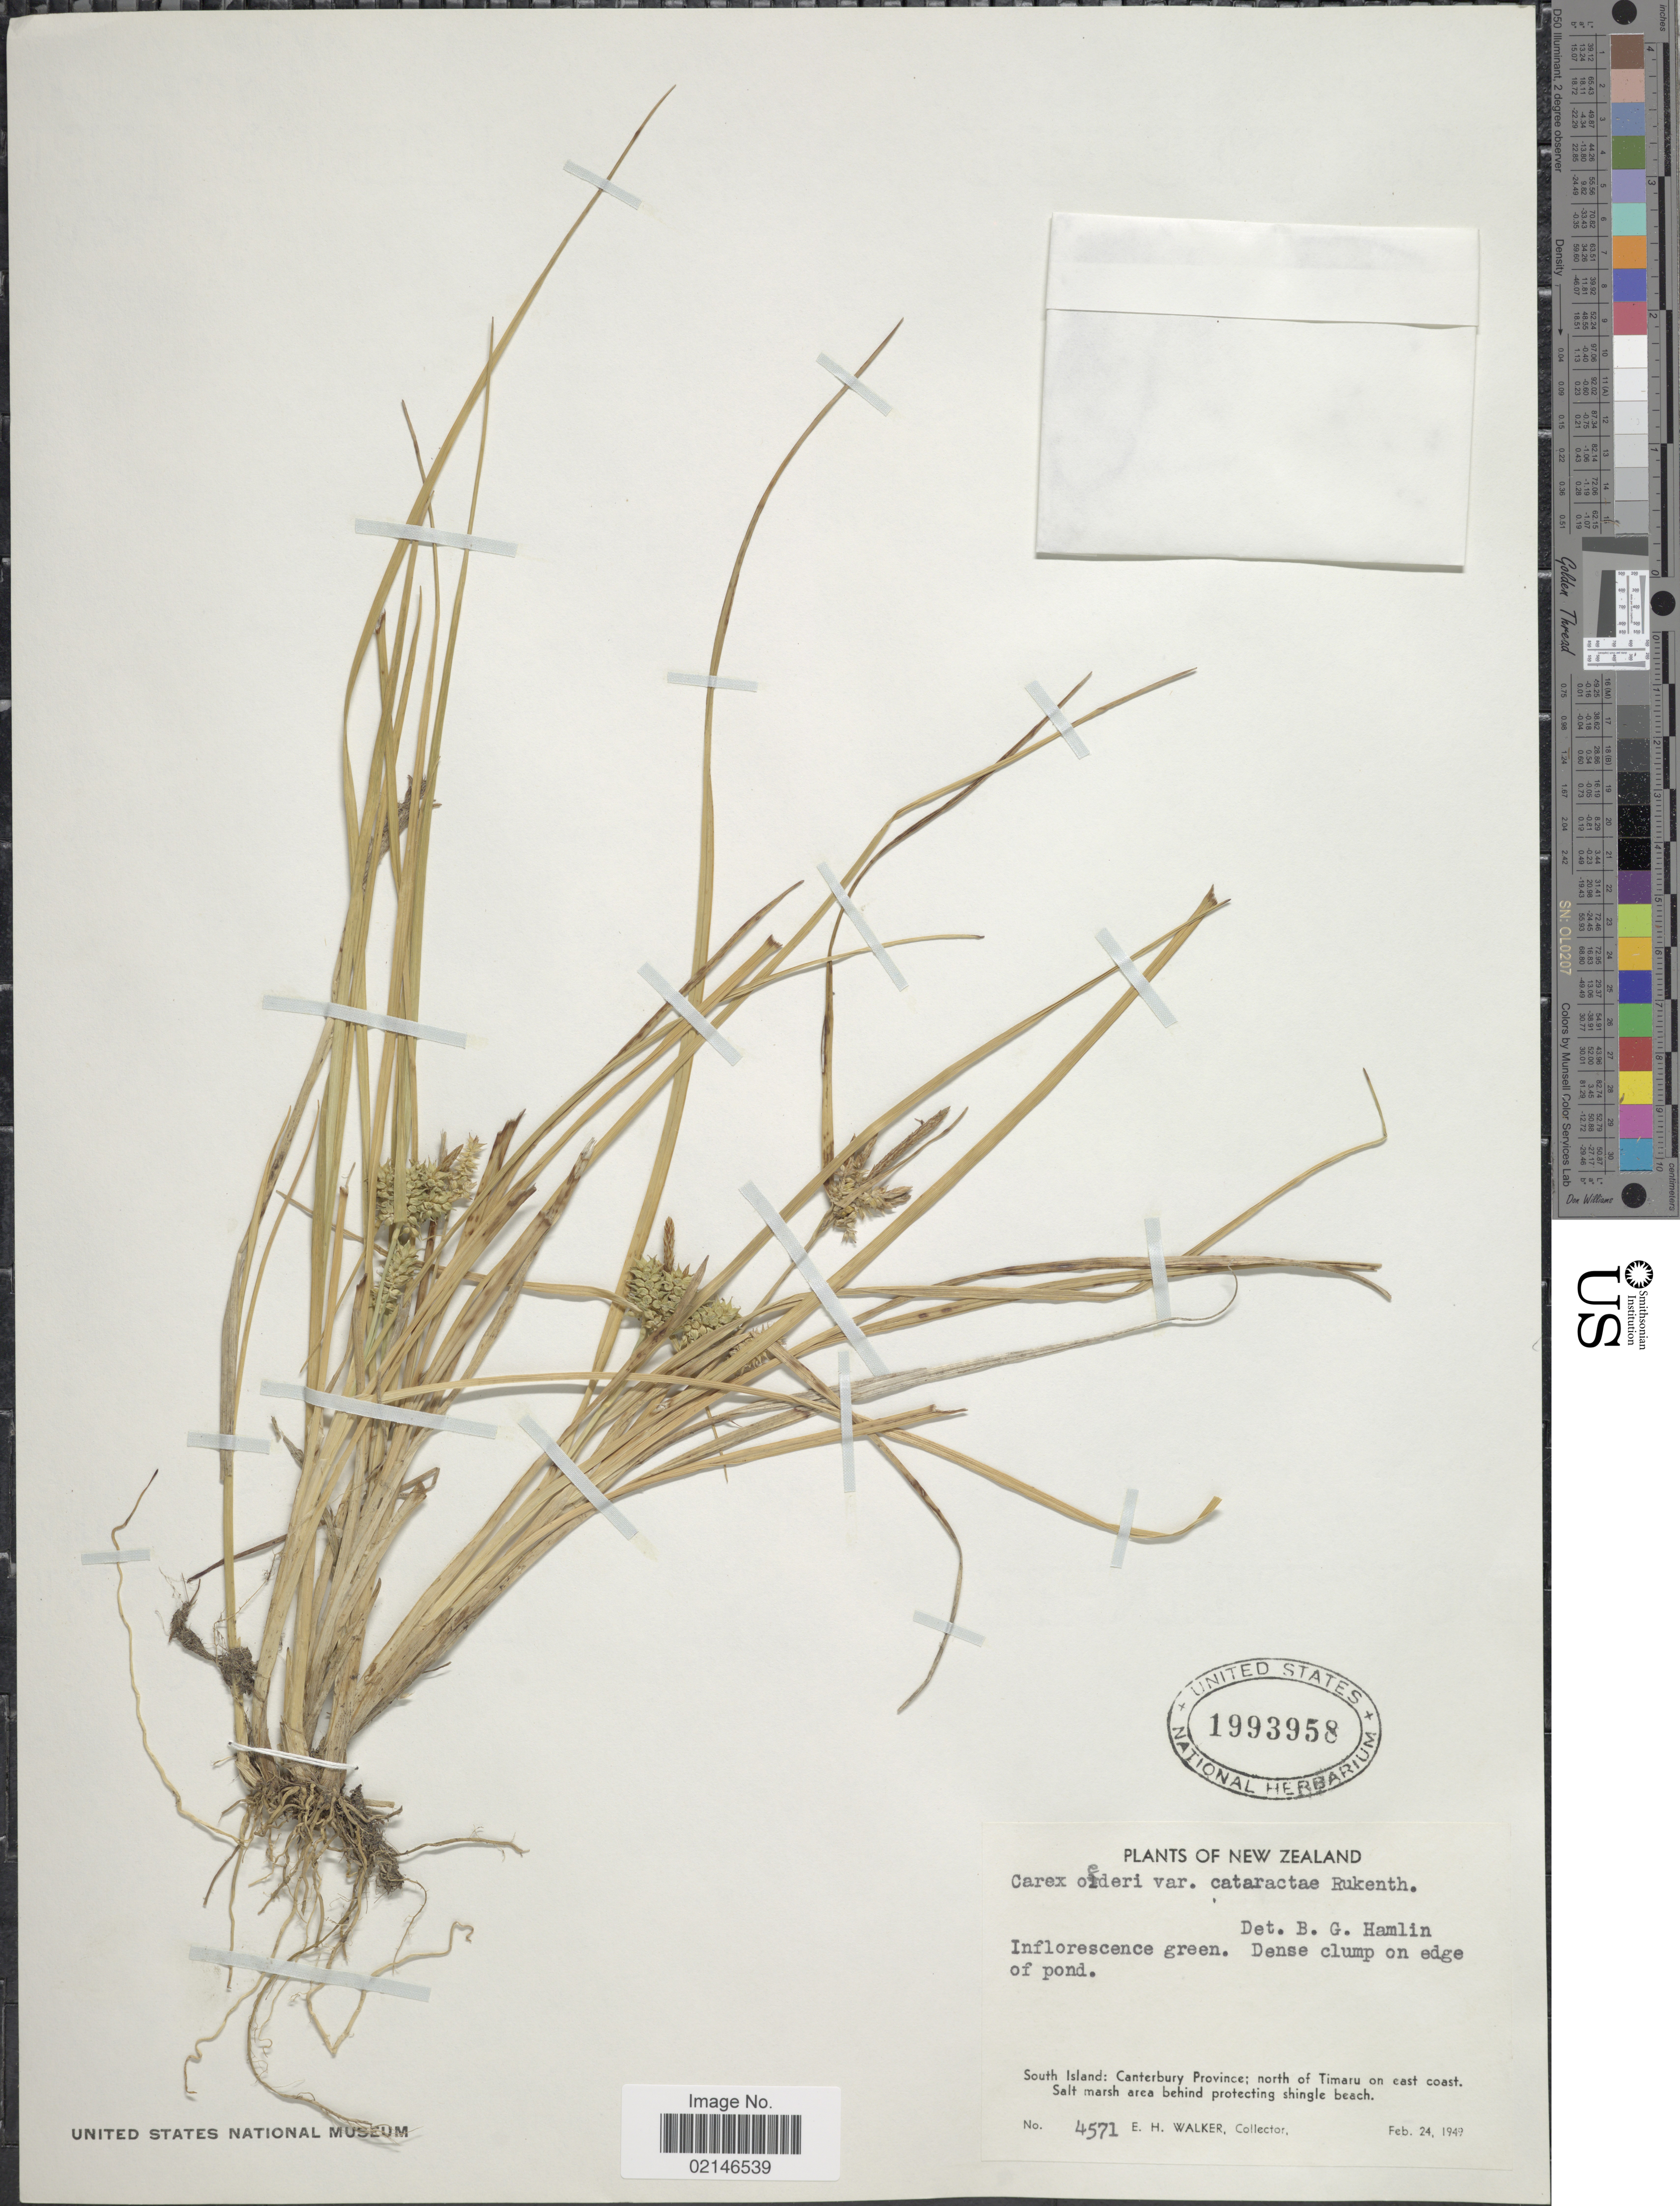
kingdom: Plantae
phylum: Tracheophyta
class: Liliopsida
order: Poales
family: Cyperaceae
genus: Carex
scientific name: Carex oederi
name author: Retz.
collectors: E. H. Walker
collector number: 4571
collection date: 1949-02-24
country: New Zealand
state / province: Canterbury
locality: South Island, north of Timaru on east coast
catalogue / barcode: US 1993958